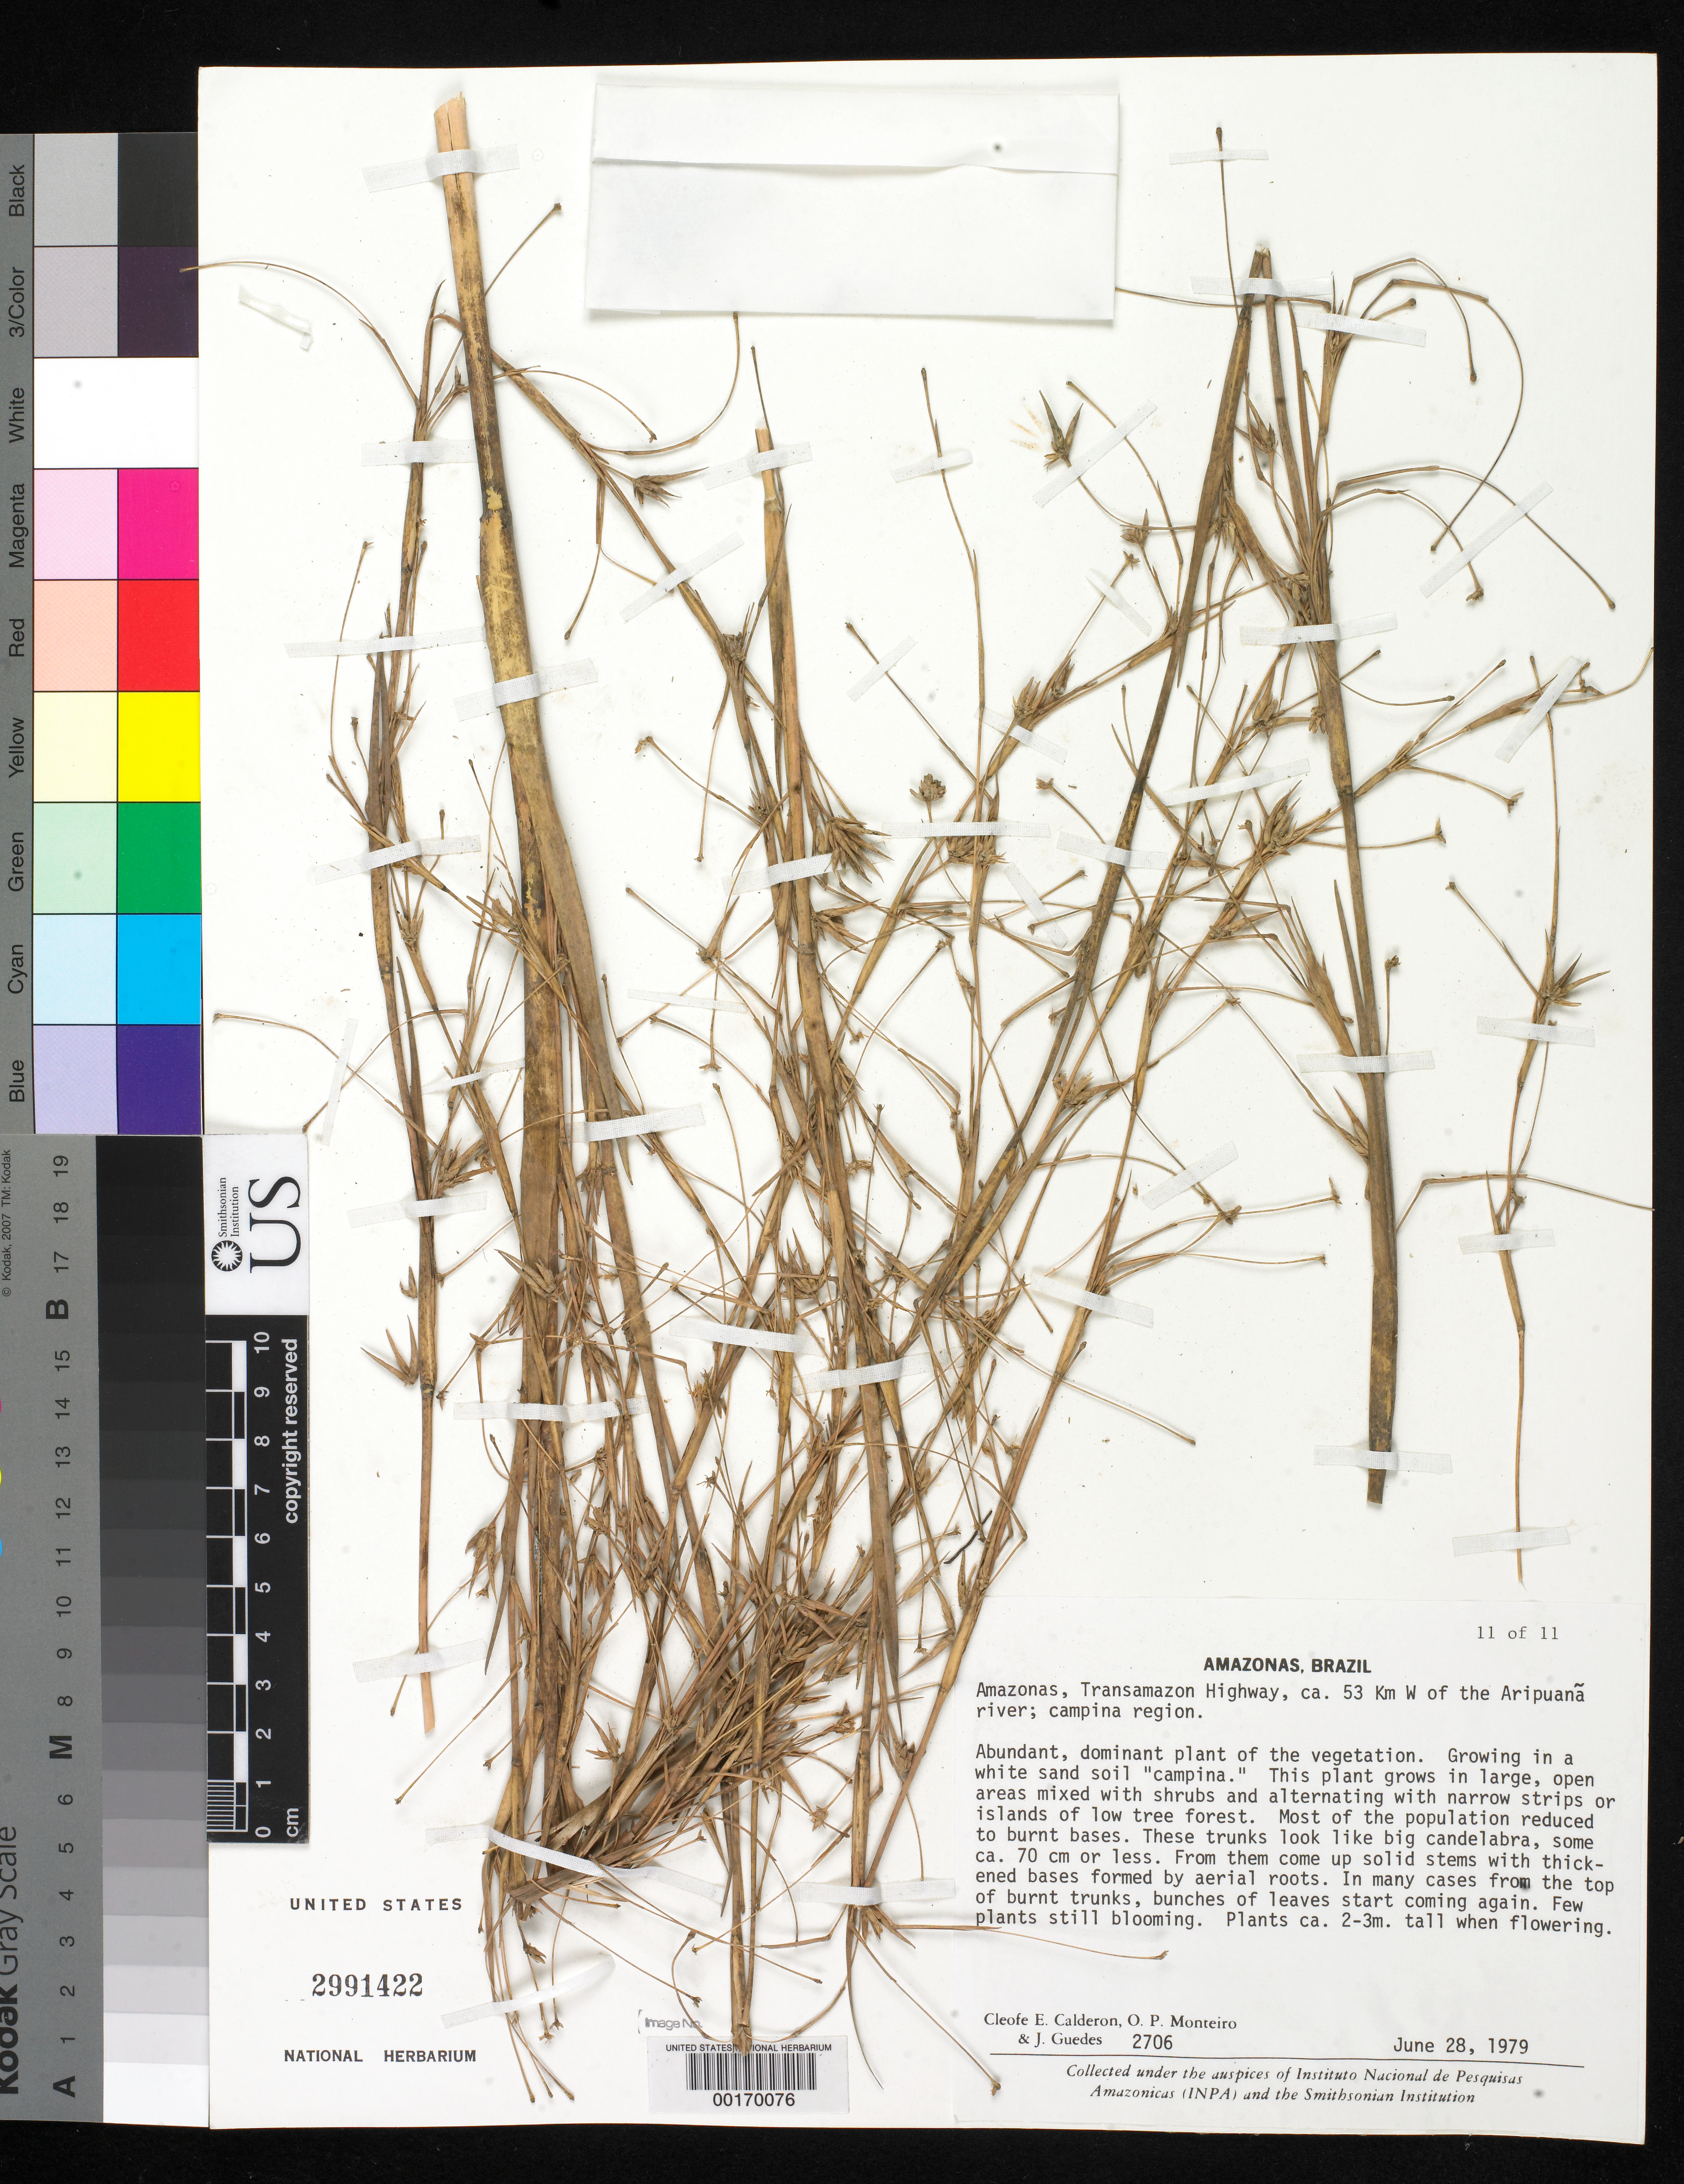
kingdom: Plantae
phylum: Tracheophyta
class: Liliopsida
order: Poales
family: Poaceae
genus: Arundoclaytonia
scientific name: Arundoclaytonia dissimilis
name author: Davidse & J.L. Ellis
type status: Isotype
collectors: C. E. Calderón, O. P. Monteiro & J. Guedes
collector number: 2706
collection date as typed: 28 Jun 1979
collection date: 1979-06-28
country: Brazil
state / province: Amazonas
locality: Transamazon Highway, ca. 53 km W of Aripuana River, Campina Region.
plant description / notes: Additional type material filed separately with bulky bamboos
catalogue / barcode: US 2991422